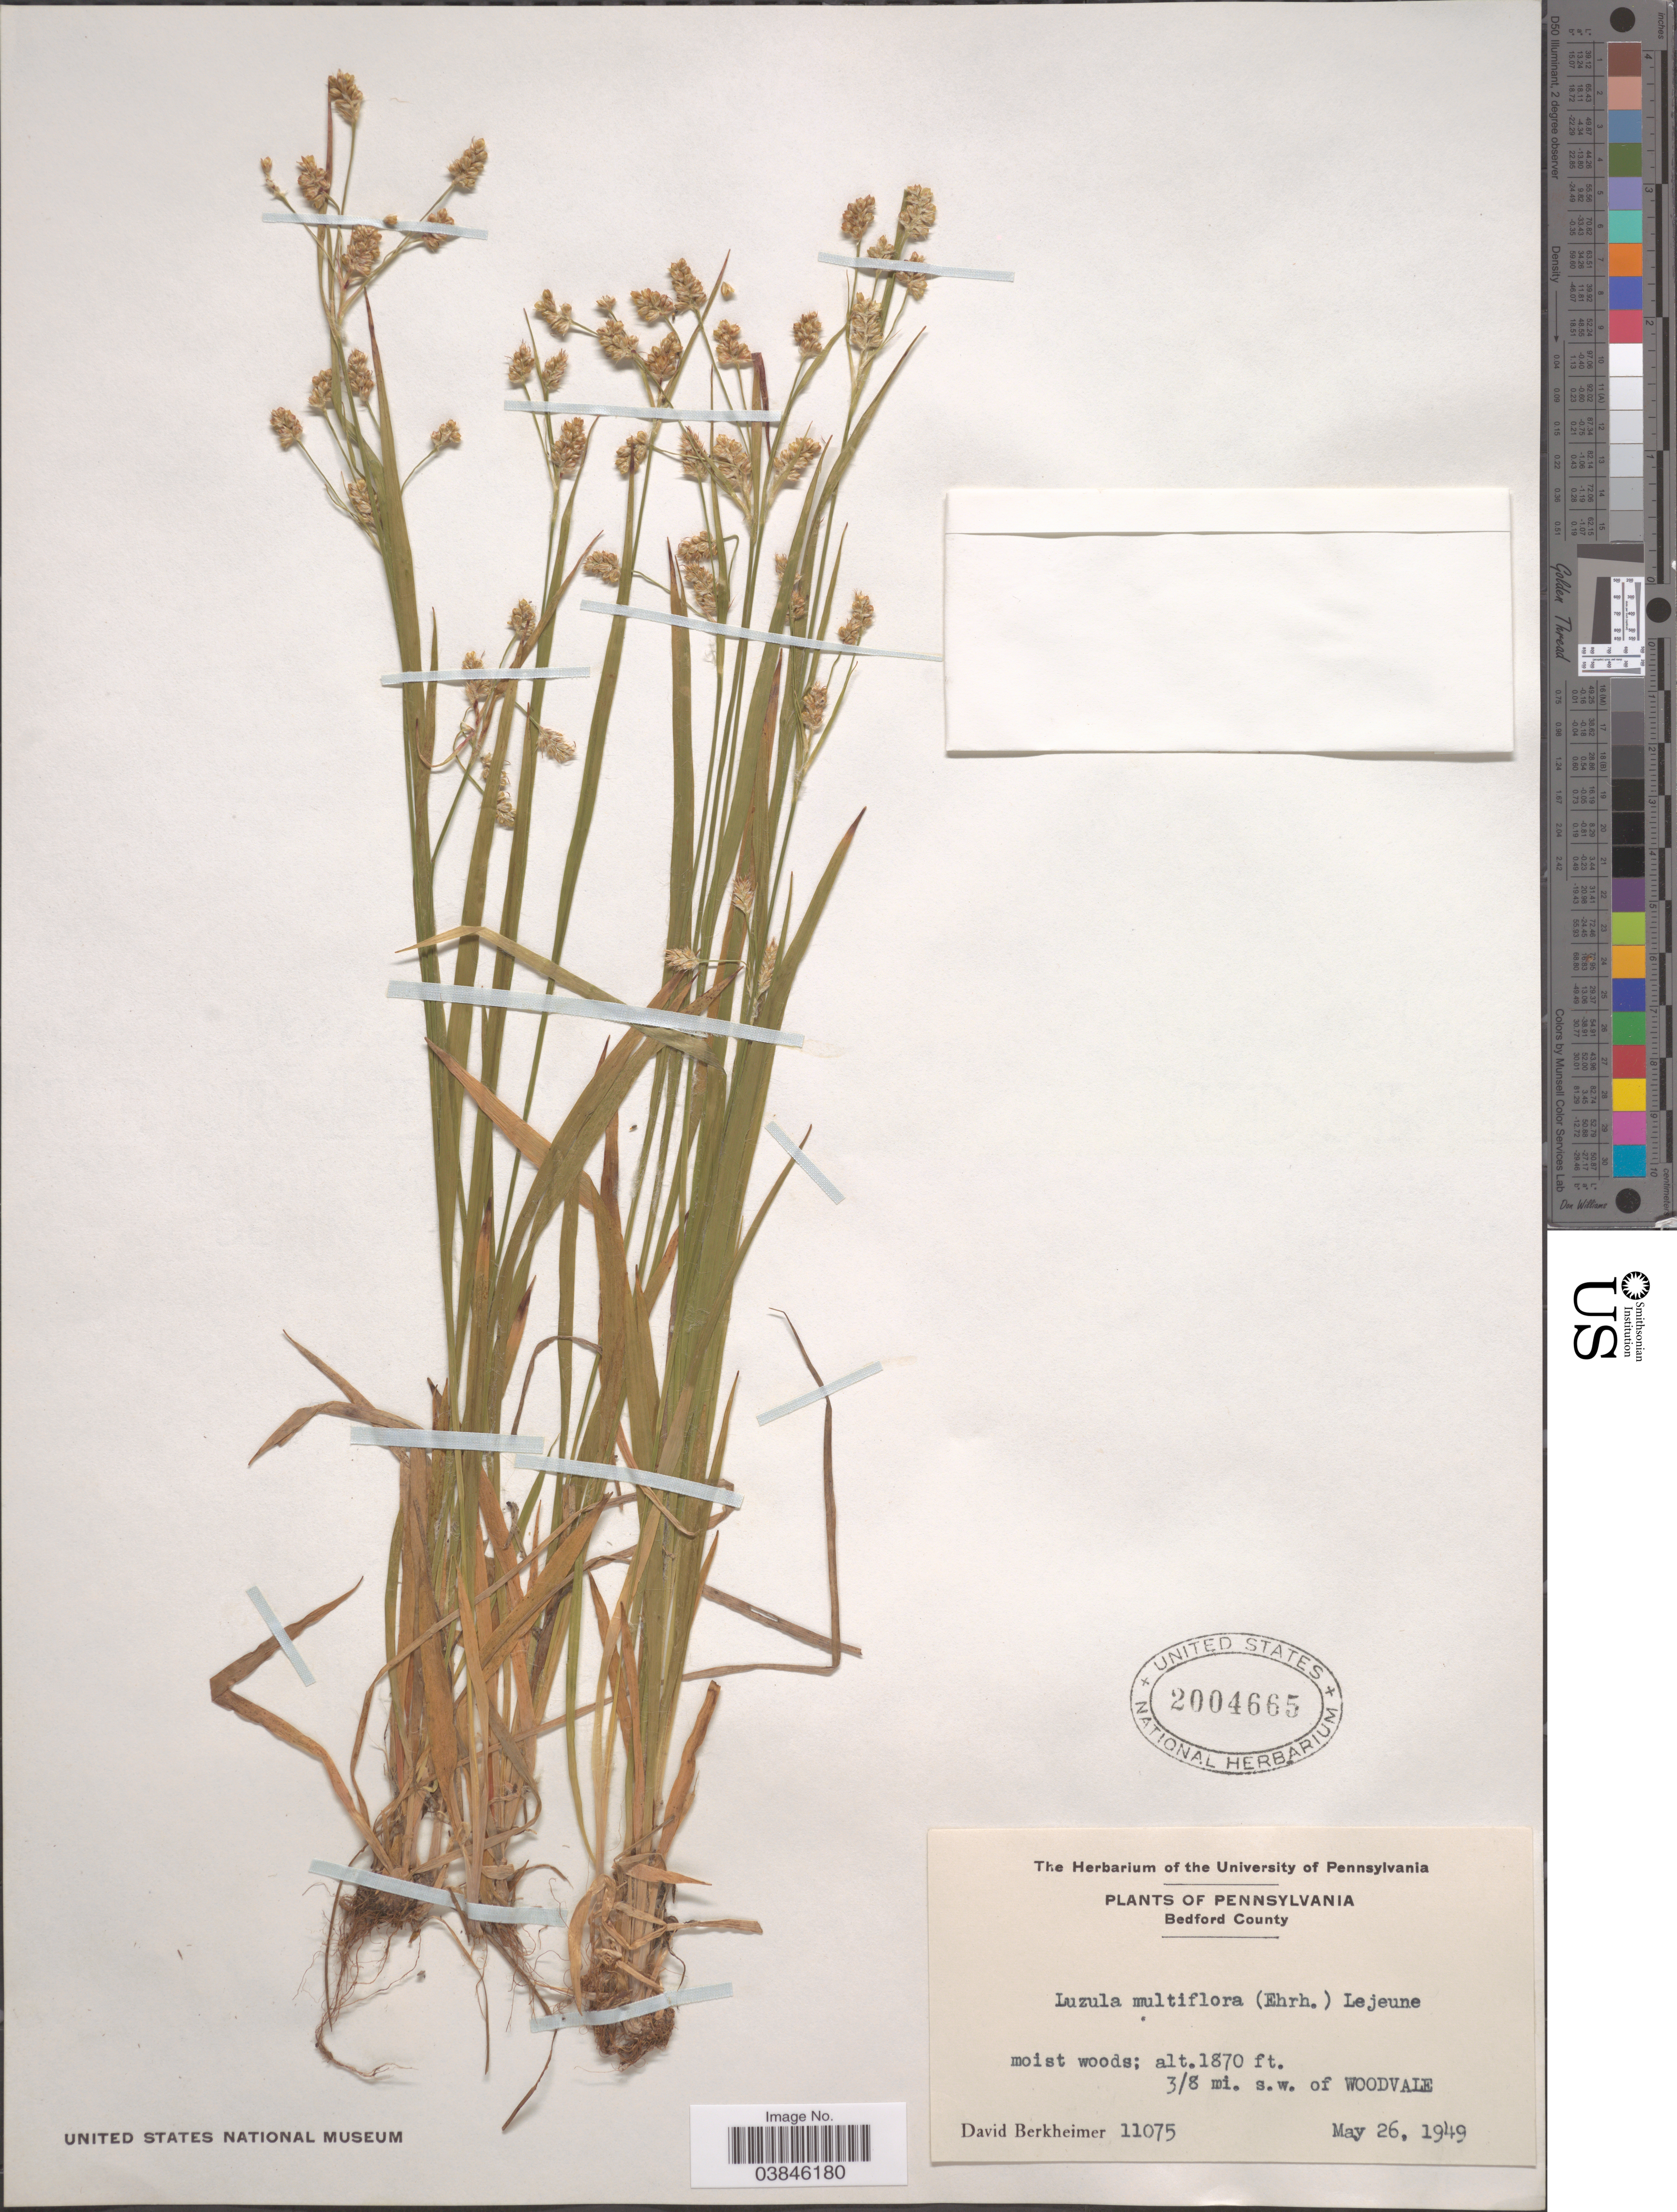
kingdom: Plantae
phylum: Tracheophyta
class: Liliopsida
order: Poales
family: Juncaceae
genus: Luzula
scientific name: Luzula multiflora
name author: (Ehrh.) Lej.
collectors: D. Berkheimer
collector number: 11075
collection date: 1949-05-26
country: United States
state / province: Pennsylvania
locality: Bedford County. 3/8 mi. s.w. of Woodvale.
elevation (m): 570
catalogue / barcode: US 2004665